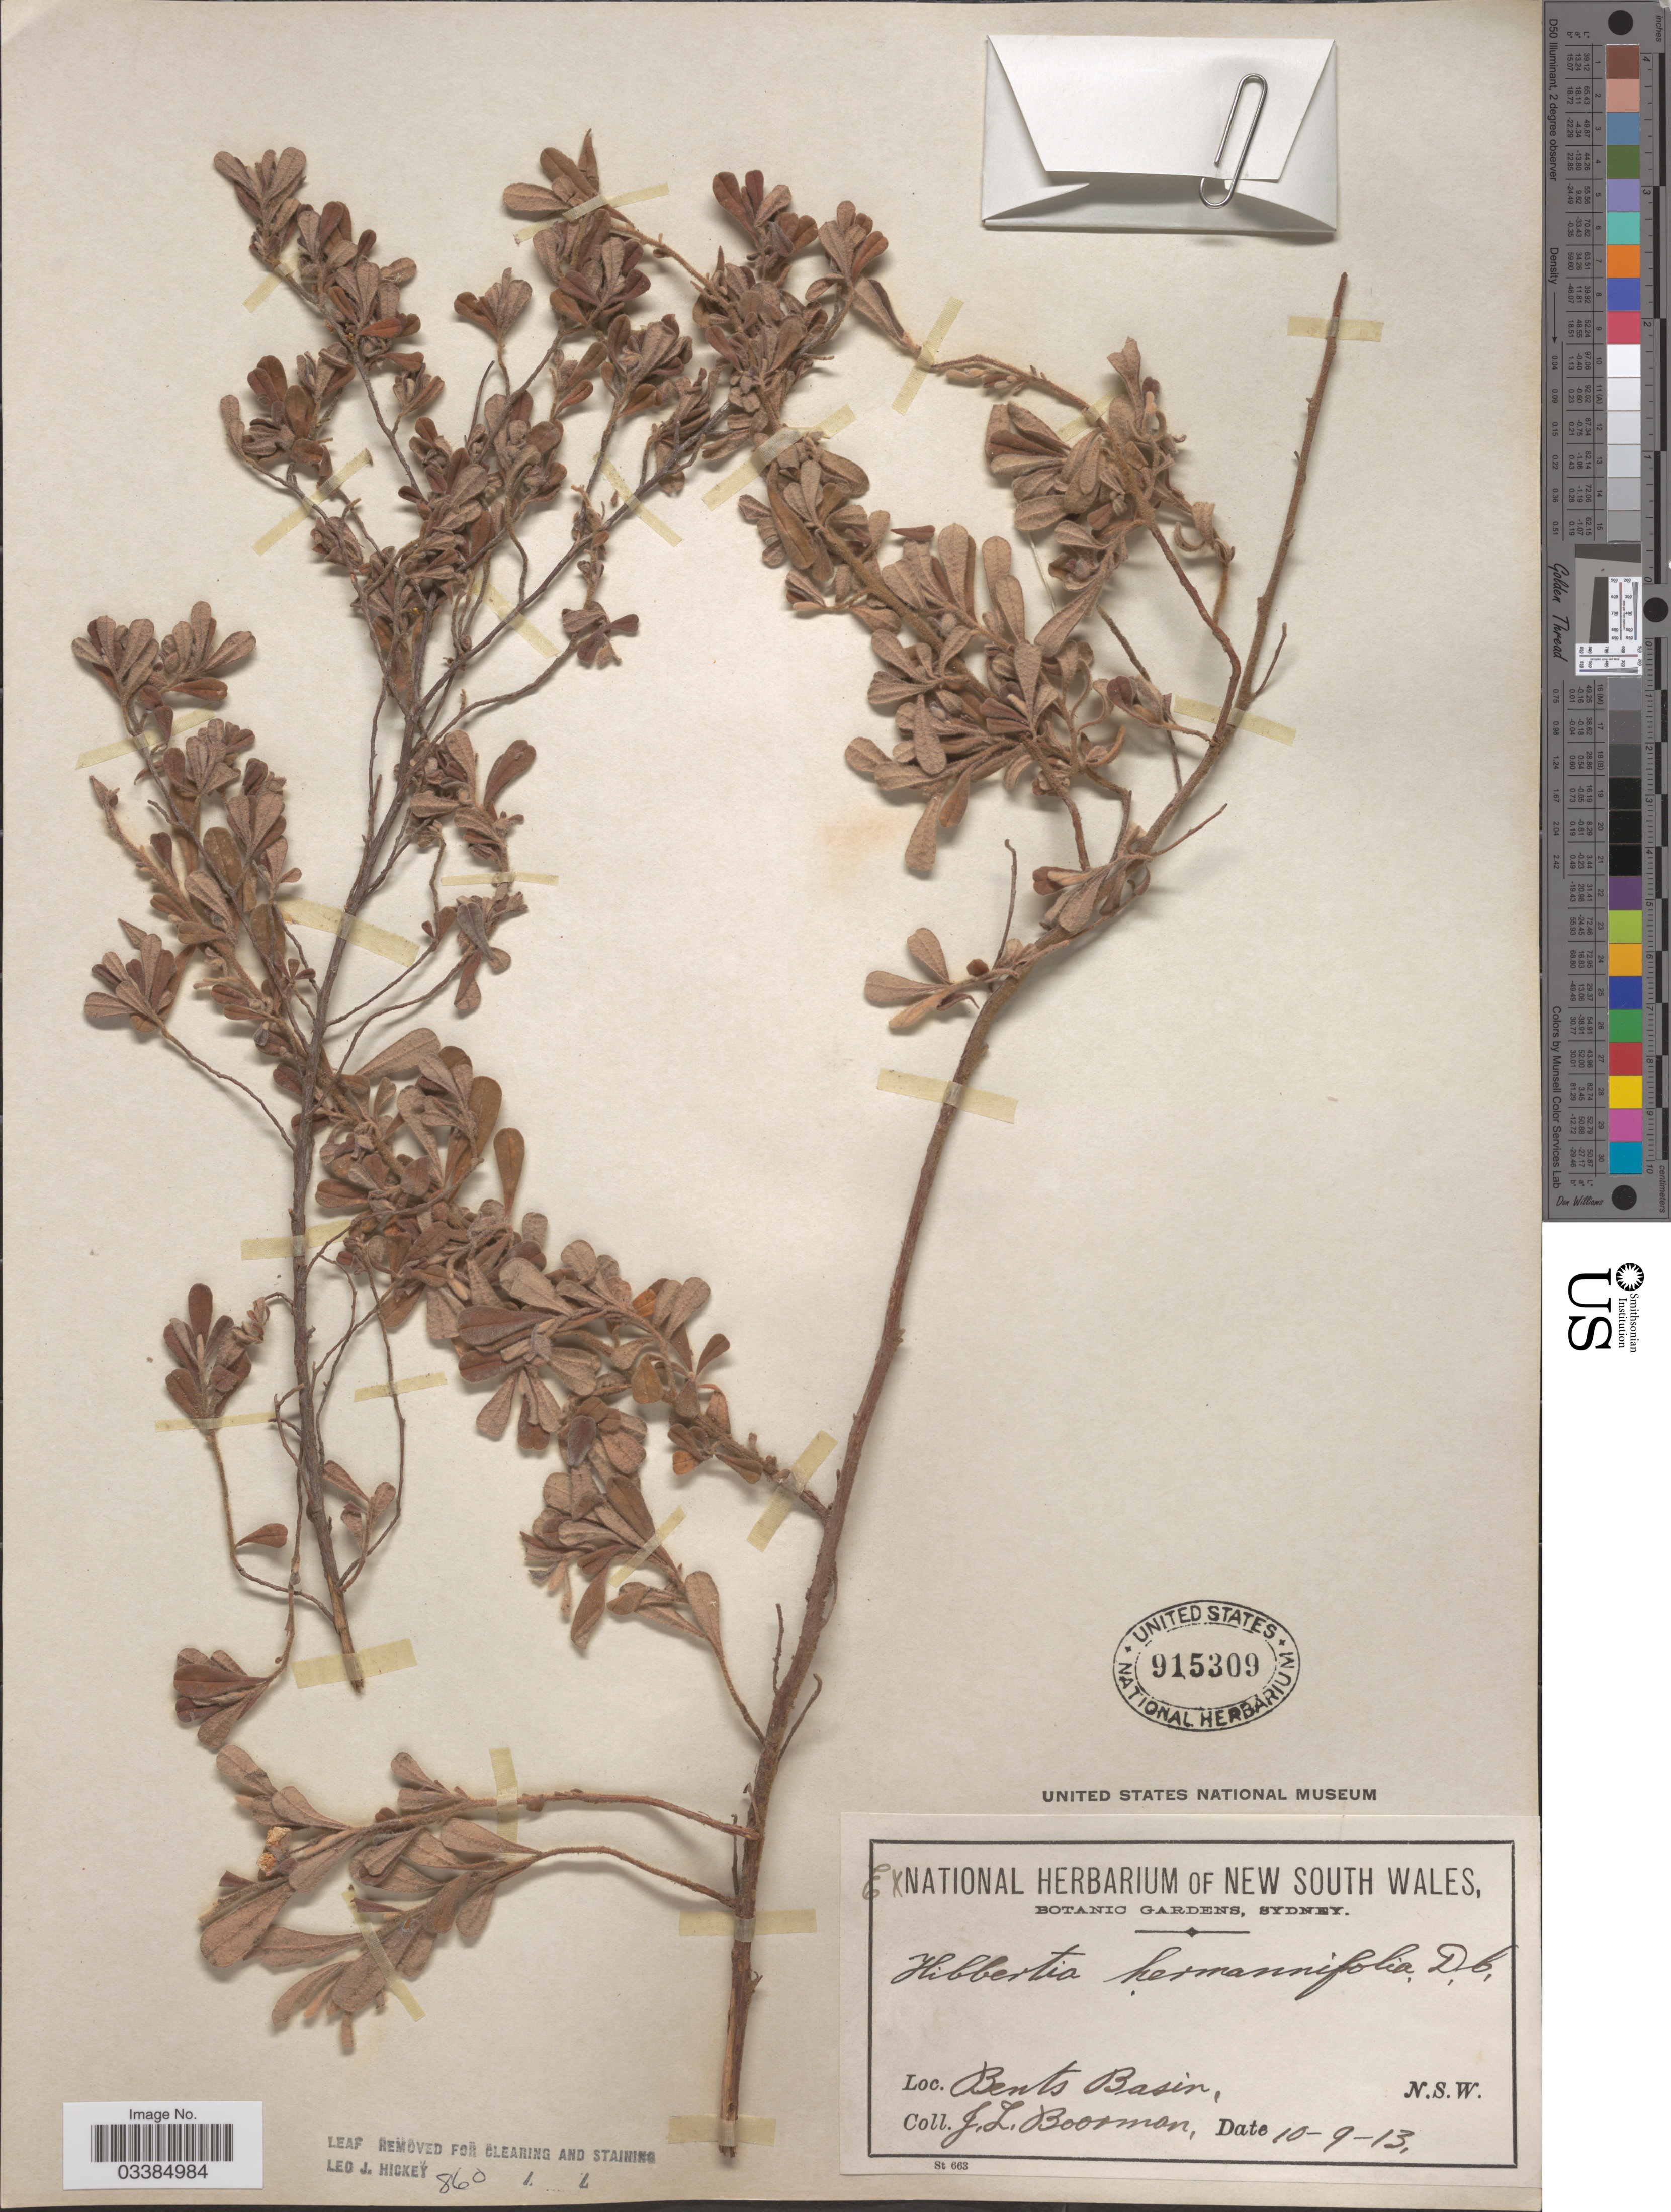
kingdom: Plantae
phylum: Tracheophyta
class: Magnoliopsida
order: Dilleniales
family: Dilleniaceae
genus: Hibbertia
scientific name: Hibbertia hermanniifolia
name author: DC.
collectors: J. Boorman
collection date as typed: Transcribed d/m/y: 10/9/13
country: Australia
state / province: New South Wales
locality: Bents Basin.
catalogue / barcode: US 915309